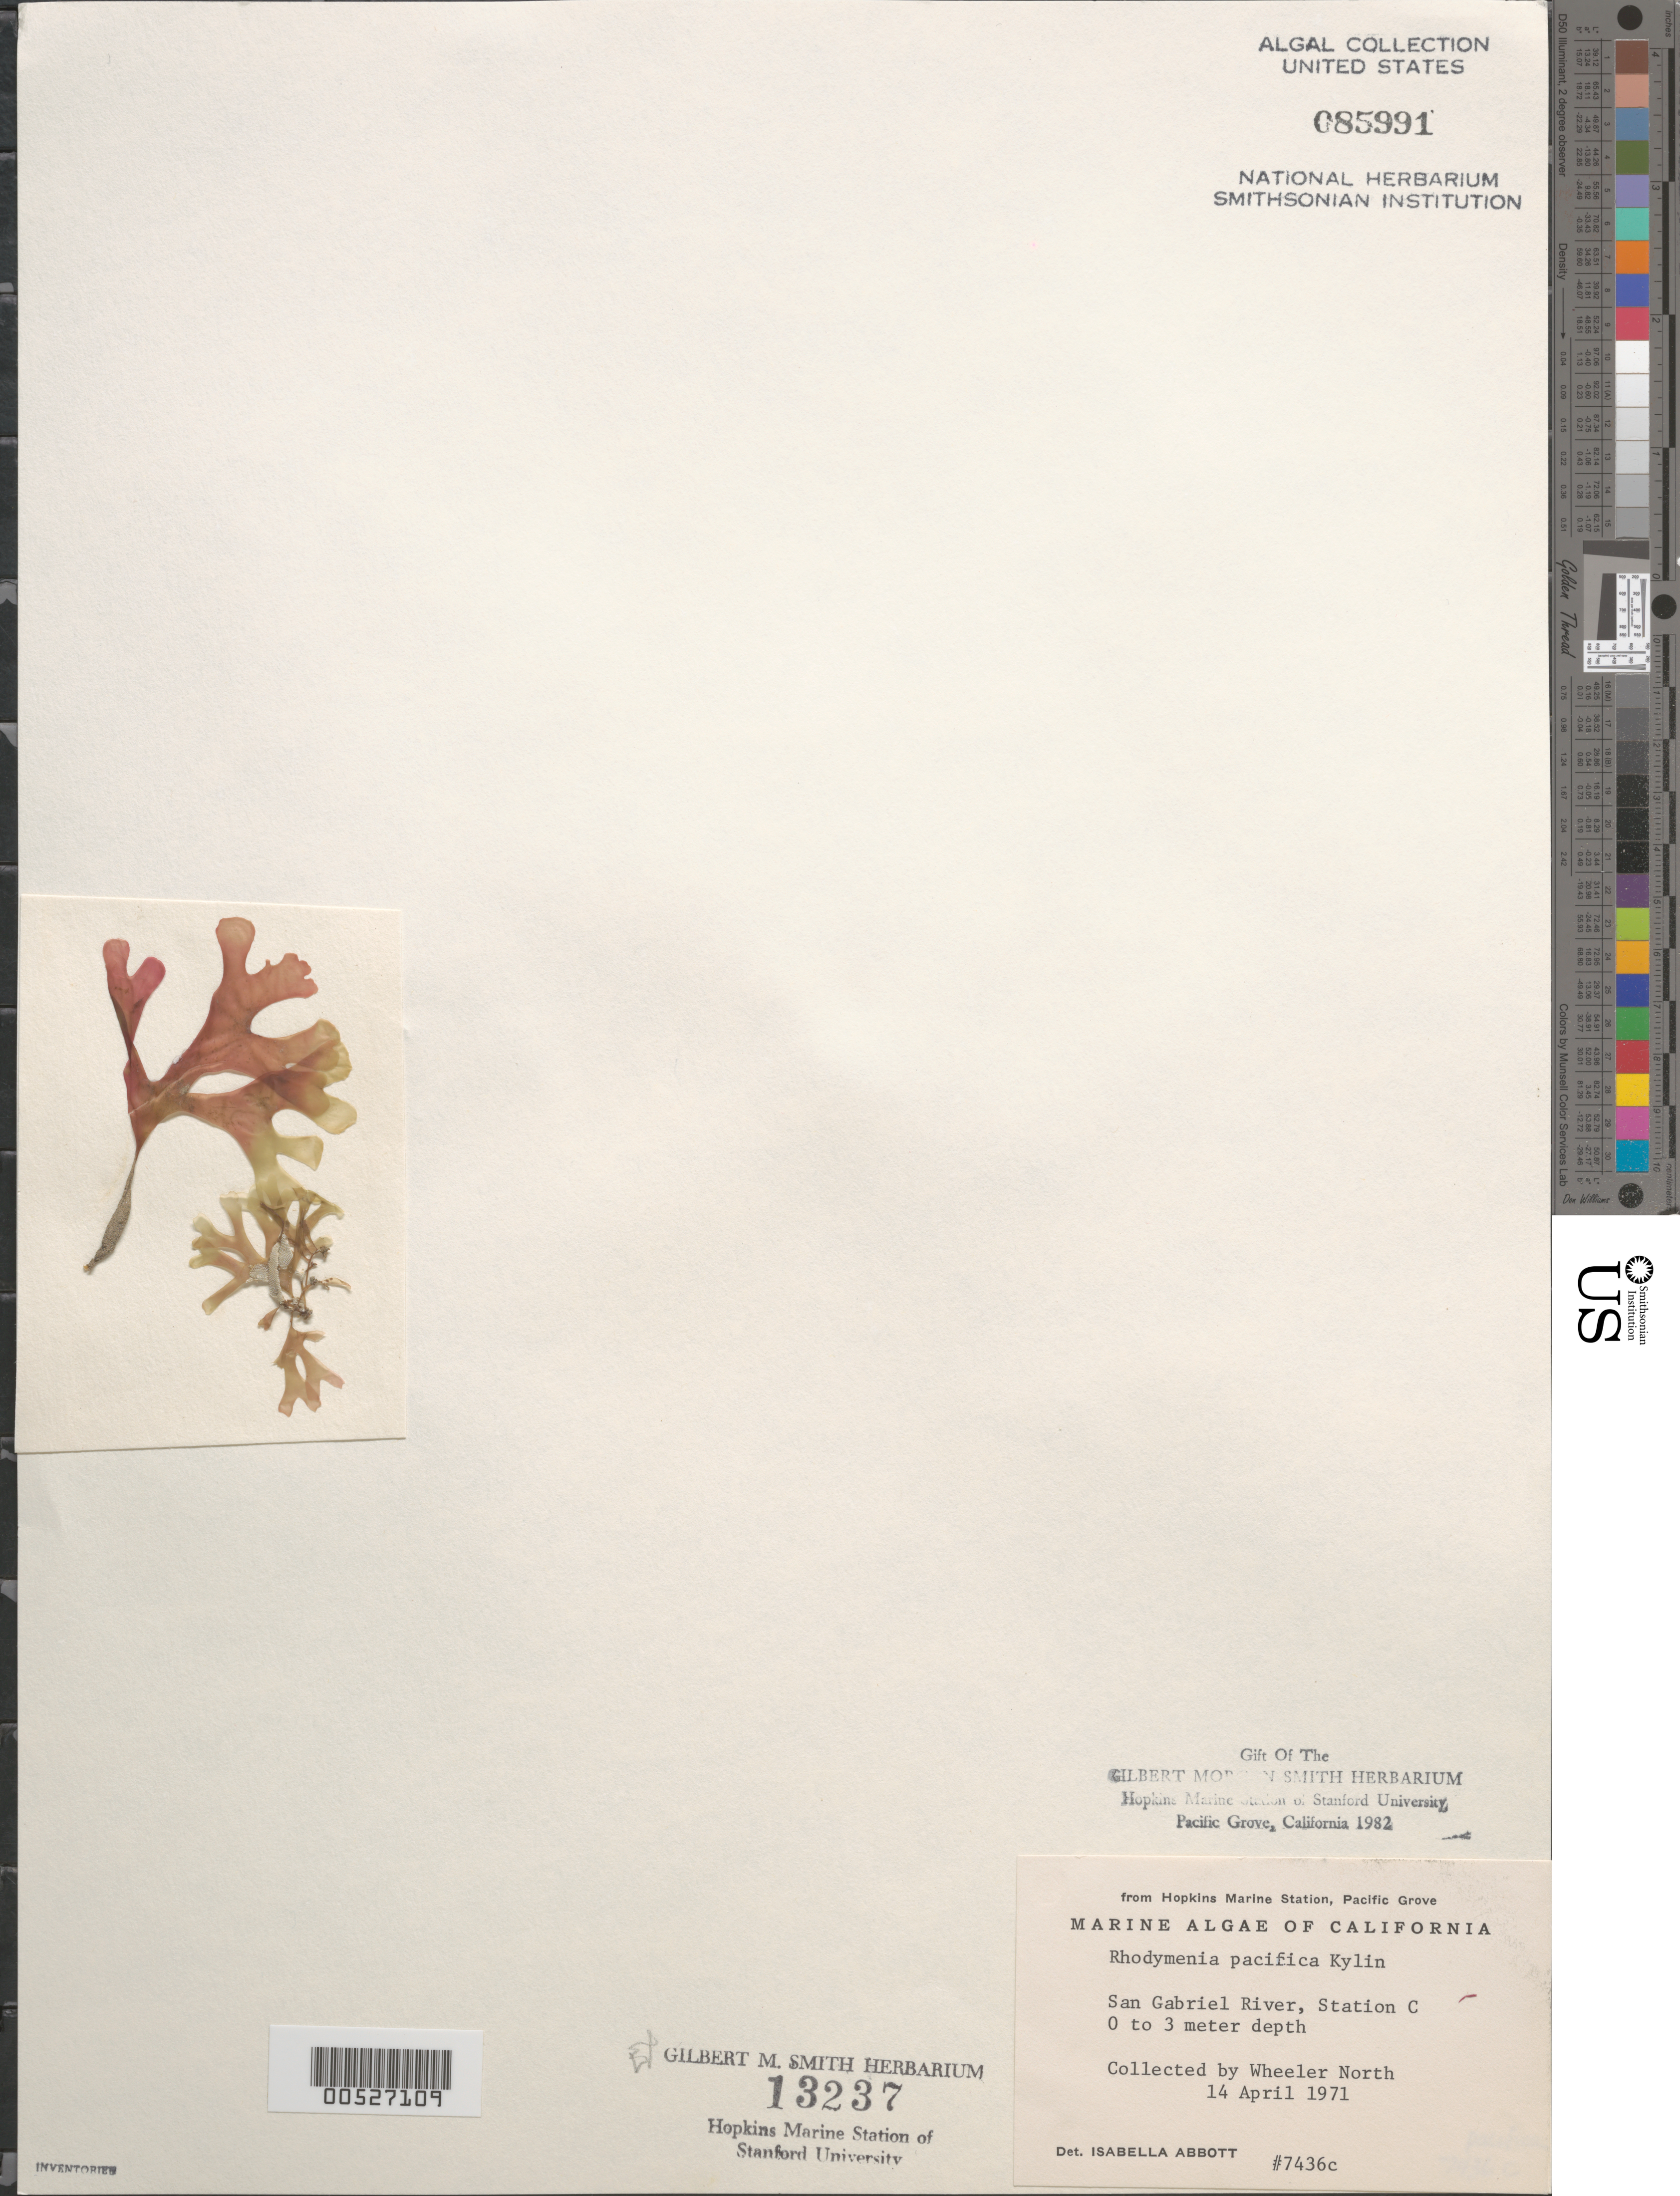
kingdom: Plantae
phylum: Rhodophyta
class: Florideophyceae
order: Rhodymeniales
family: Rhodymeniaceae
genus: Rhodymenia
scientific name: Rhodymenia pacifica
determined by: Abbott, Isabella A.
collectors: W. North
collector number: IAA 7436c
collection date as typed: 14 Apr 1971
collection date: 1971-04-14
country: United States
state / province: California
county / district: Los Angeles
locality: San Gabriel River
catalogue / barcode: US 85991